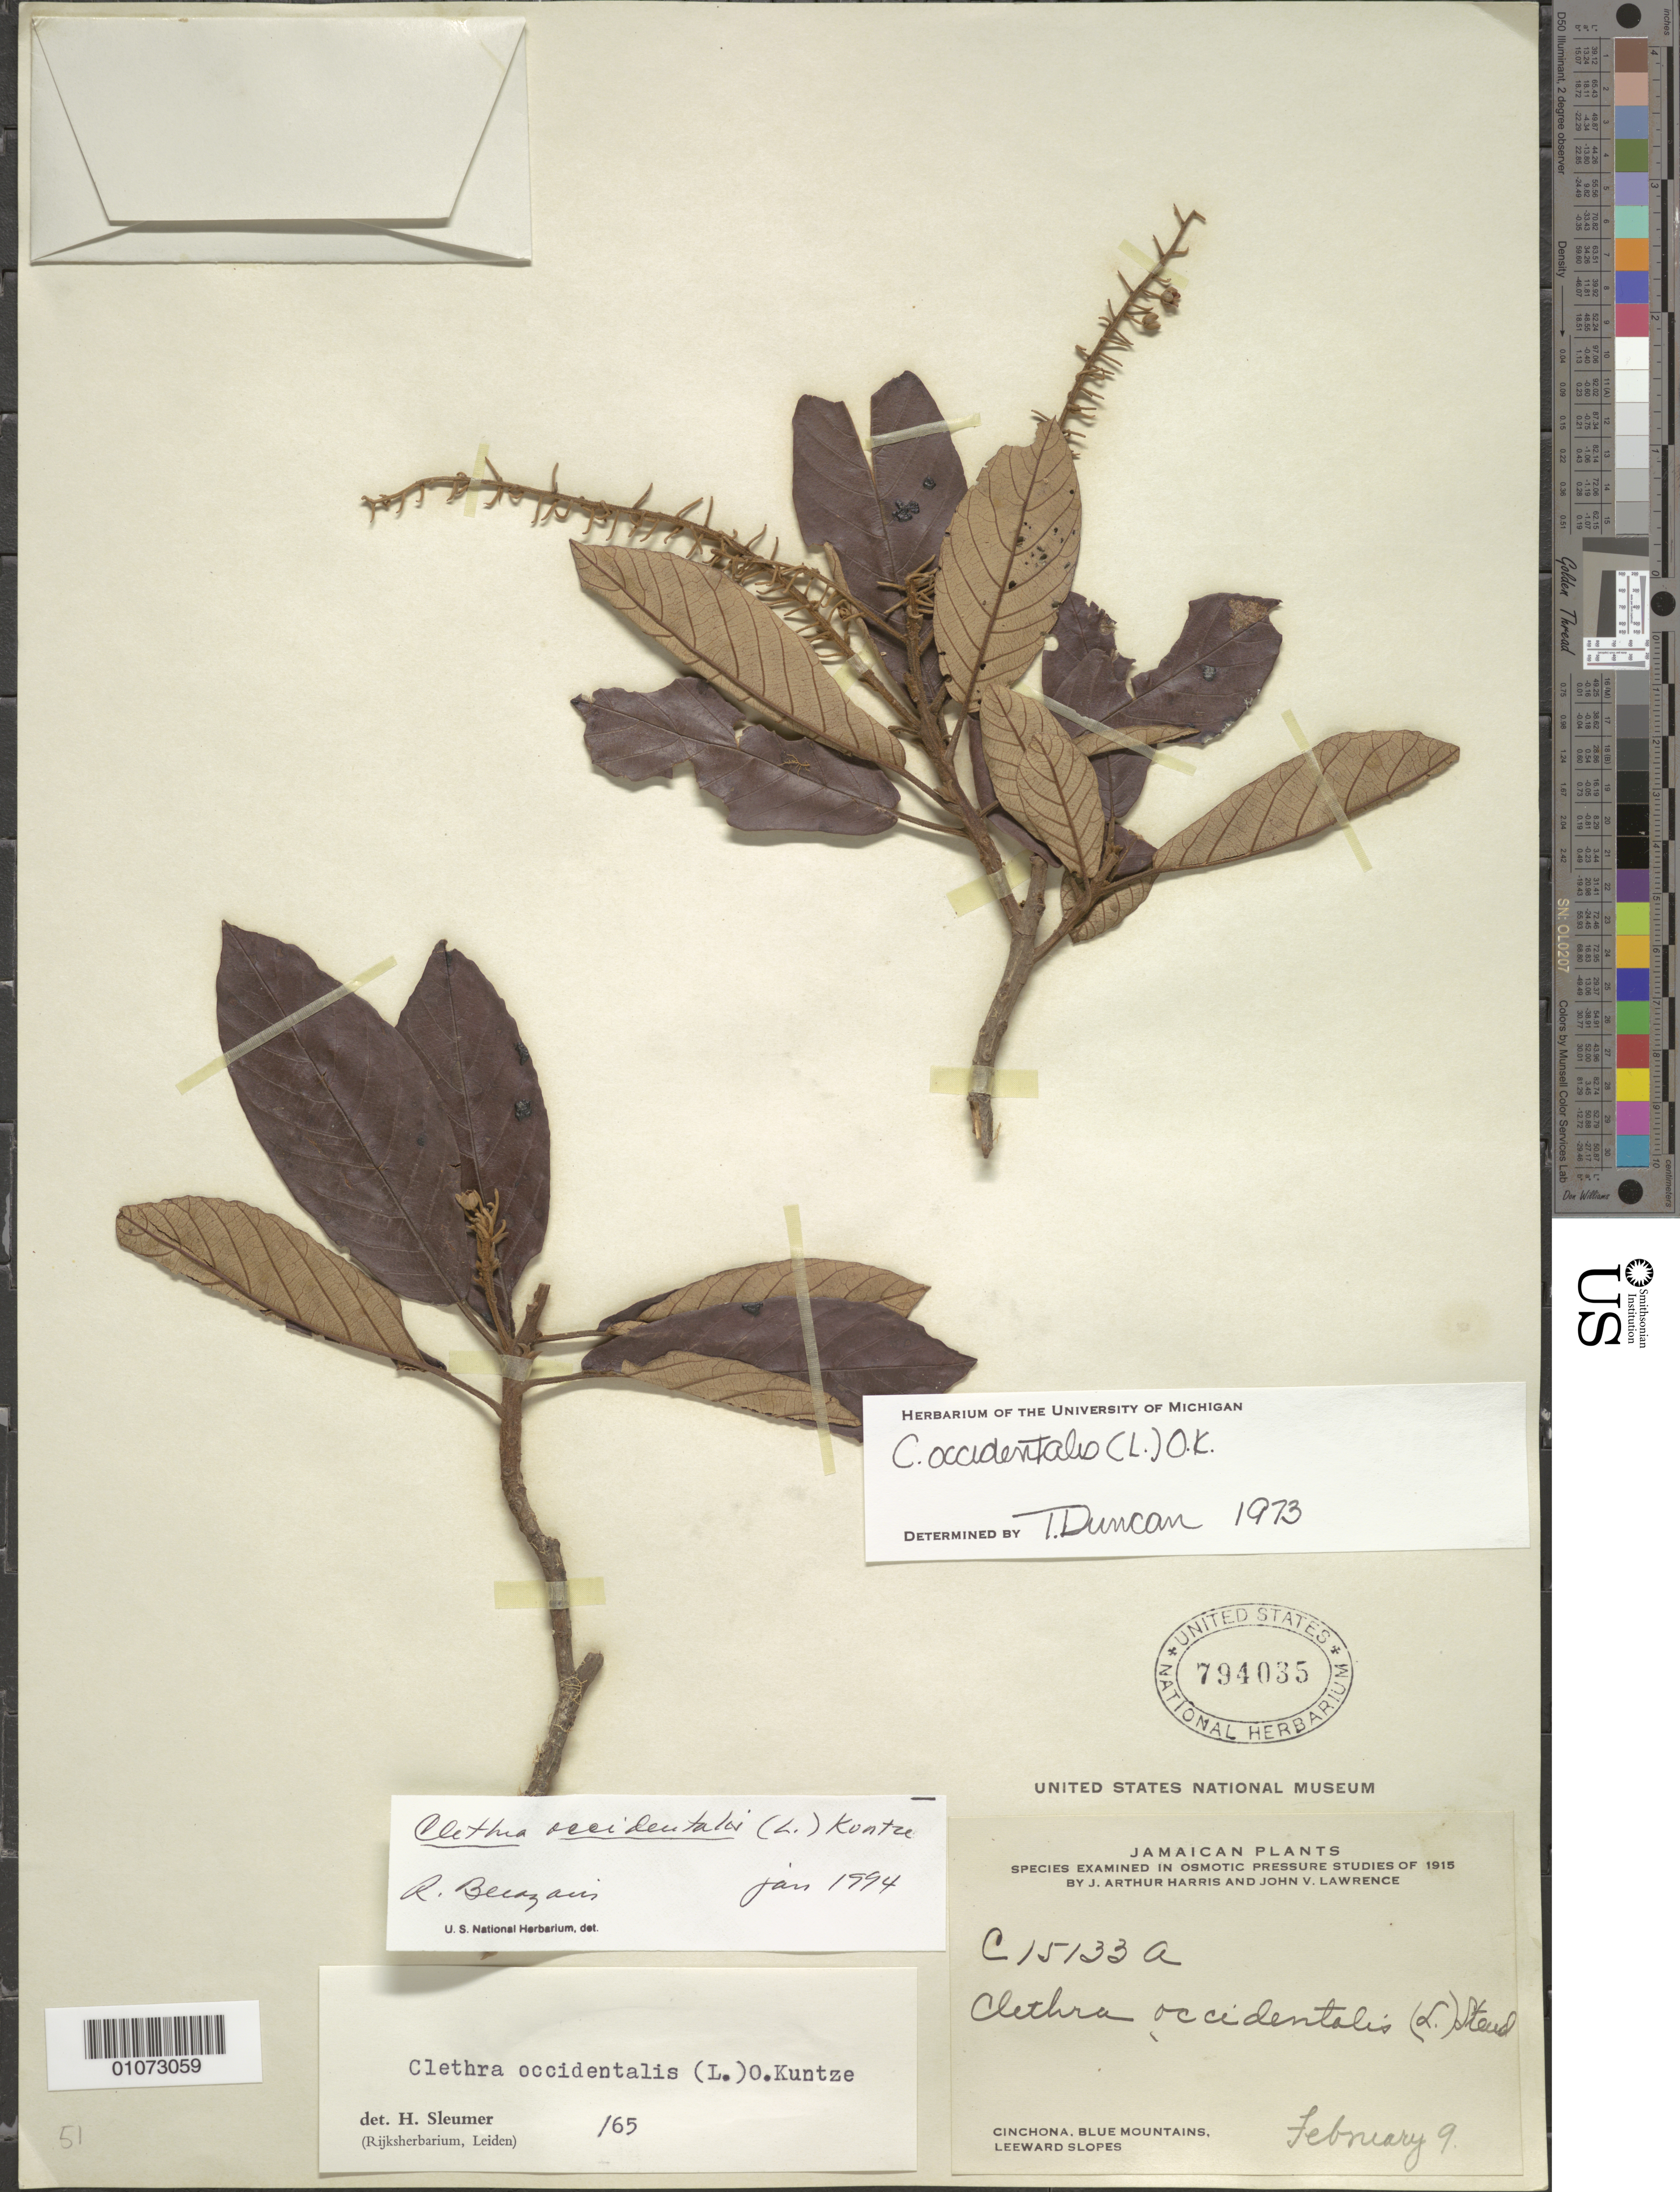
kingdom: Plantae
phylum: Tracheophyta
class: Magnoliopsida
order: Ericales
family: Clethraceae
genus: Clethra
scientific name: Clethra occidentalis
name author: (L.) Kuntze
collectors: J. A. Harris & J. Lawrence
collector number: C15133a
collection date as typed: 09 Feb 1915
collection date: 1915-02-09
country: Jamaica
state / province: Saint Andrew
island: Jamaica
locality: Cinchona, Blue Mountains, leeward slopes.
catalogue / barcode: US 794035